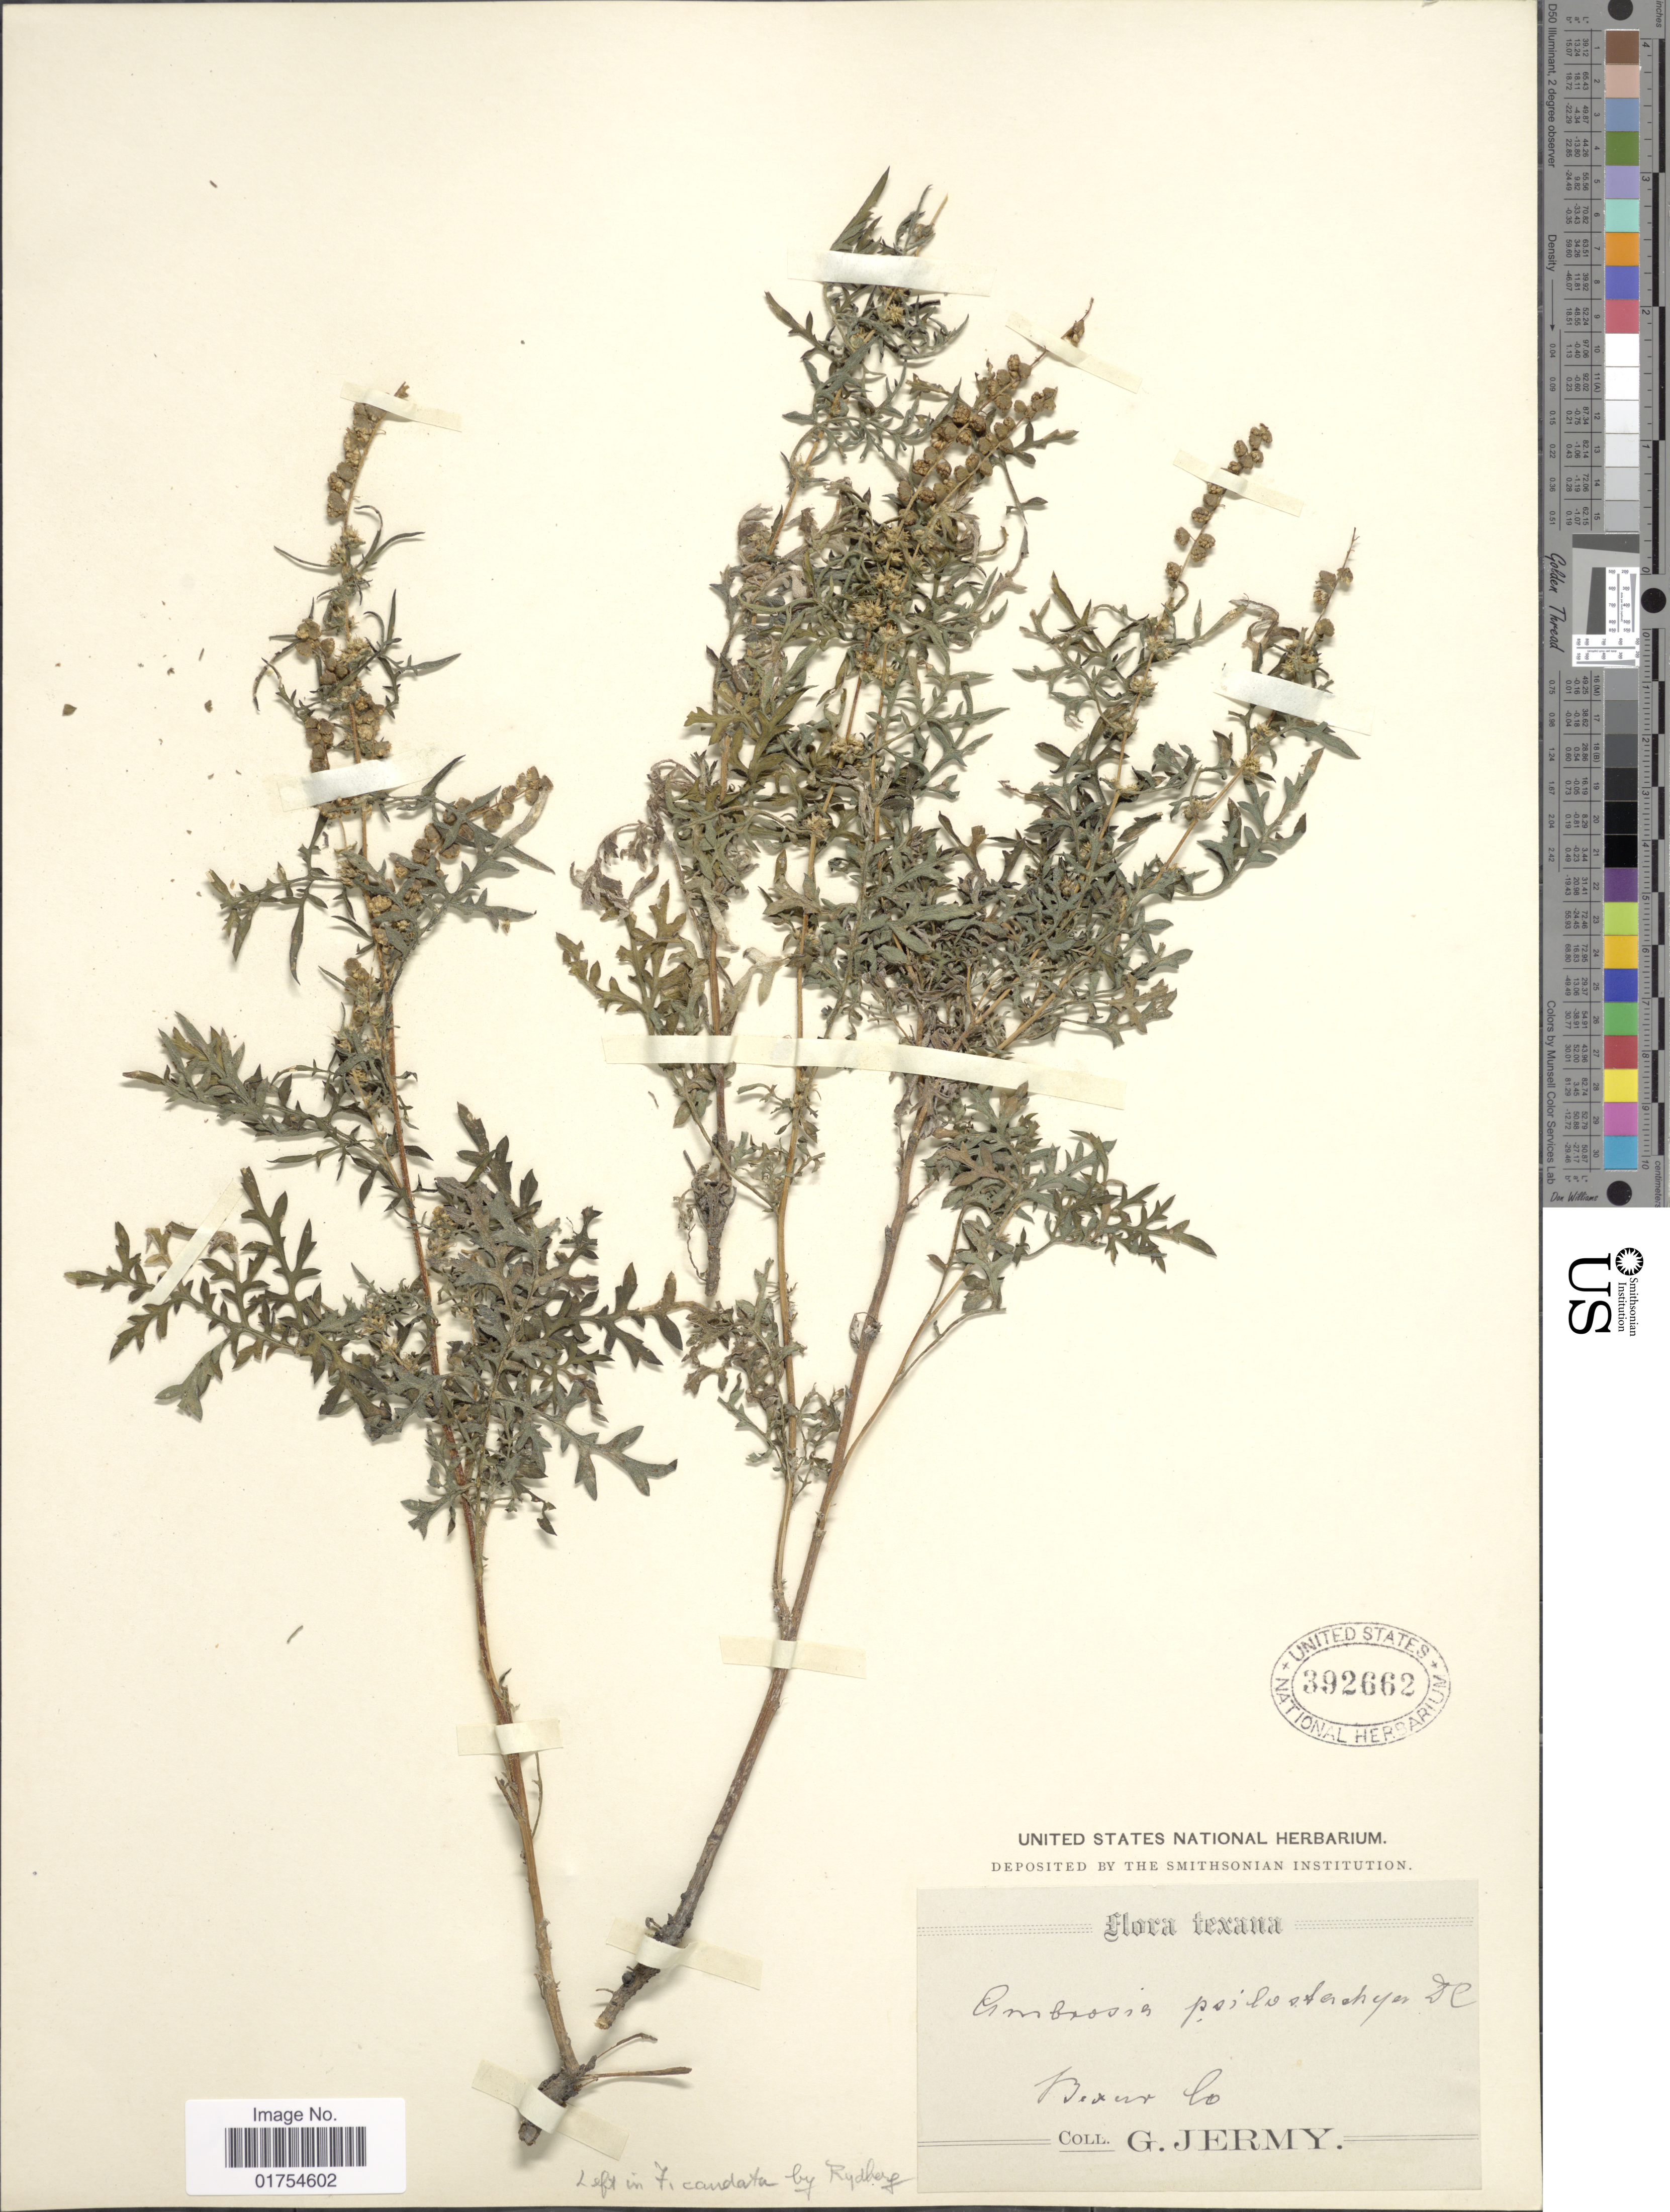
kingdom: Plantae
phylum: Tracheophyta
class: Magnoliopsida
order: Asterales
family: Asteraceae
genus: Franseria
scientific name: Franseria confertiflora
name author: (DC.) Rydb.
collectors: G. Jermy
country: United States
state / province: Texas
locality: Bexar Co.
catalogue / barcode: US 392662